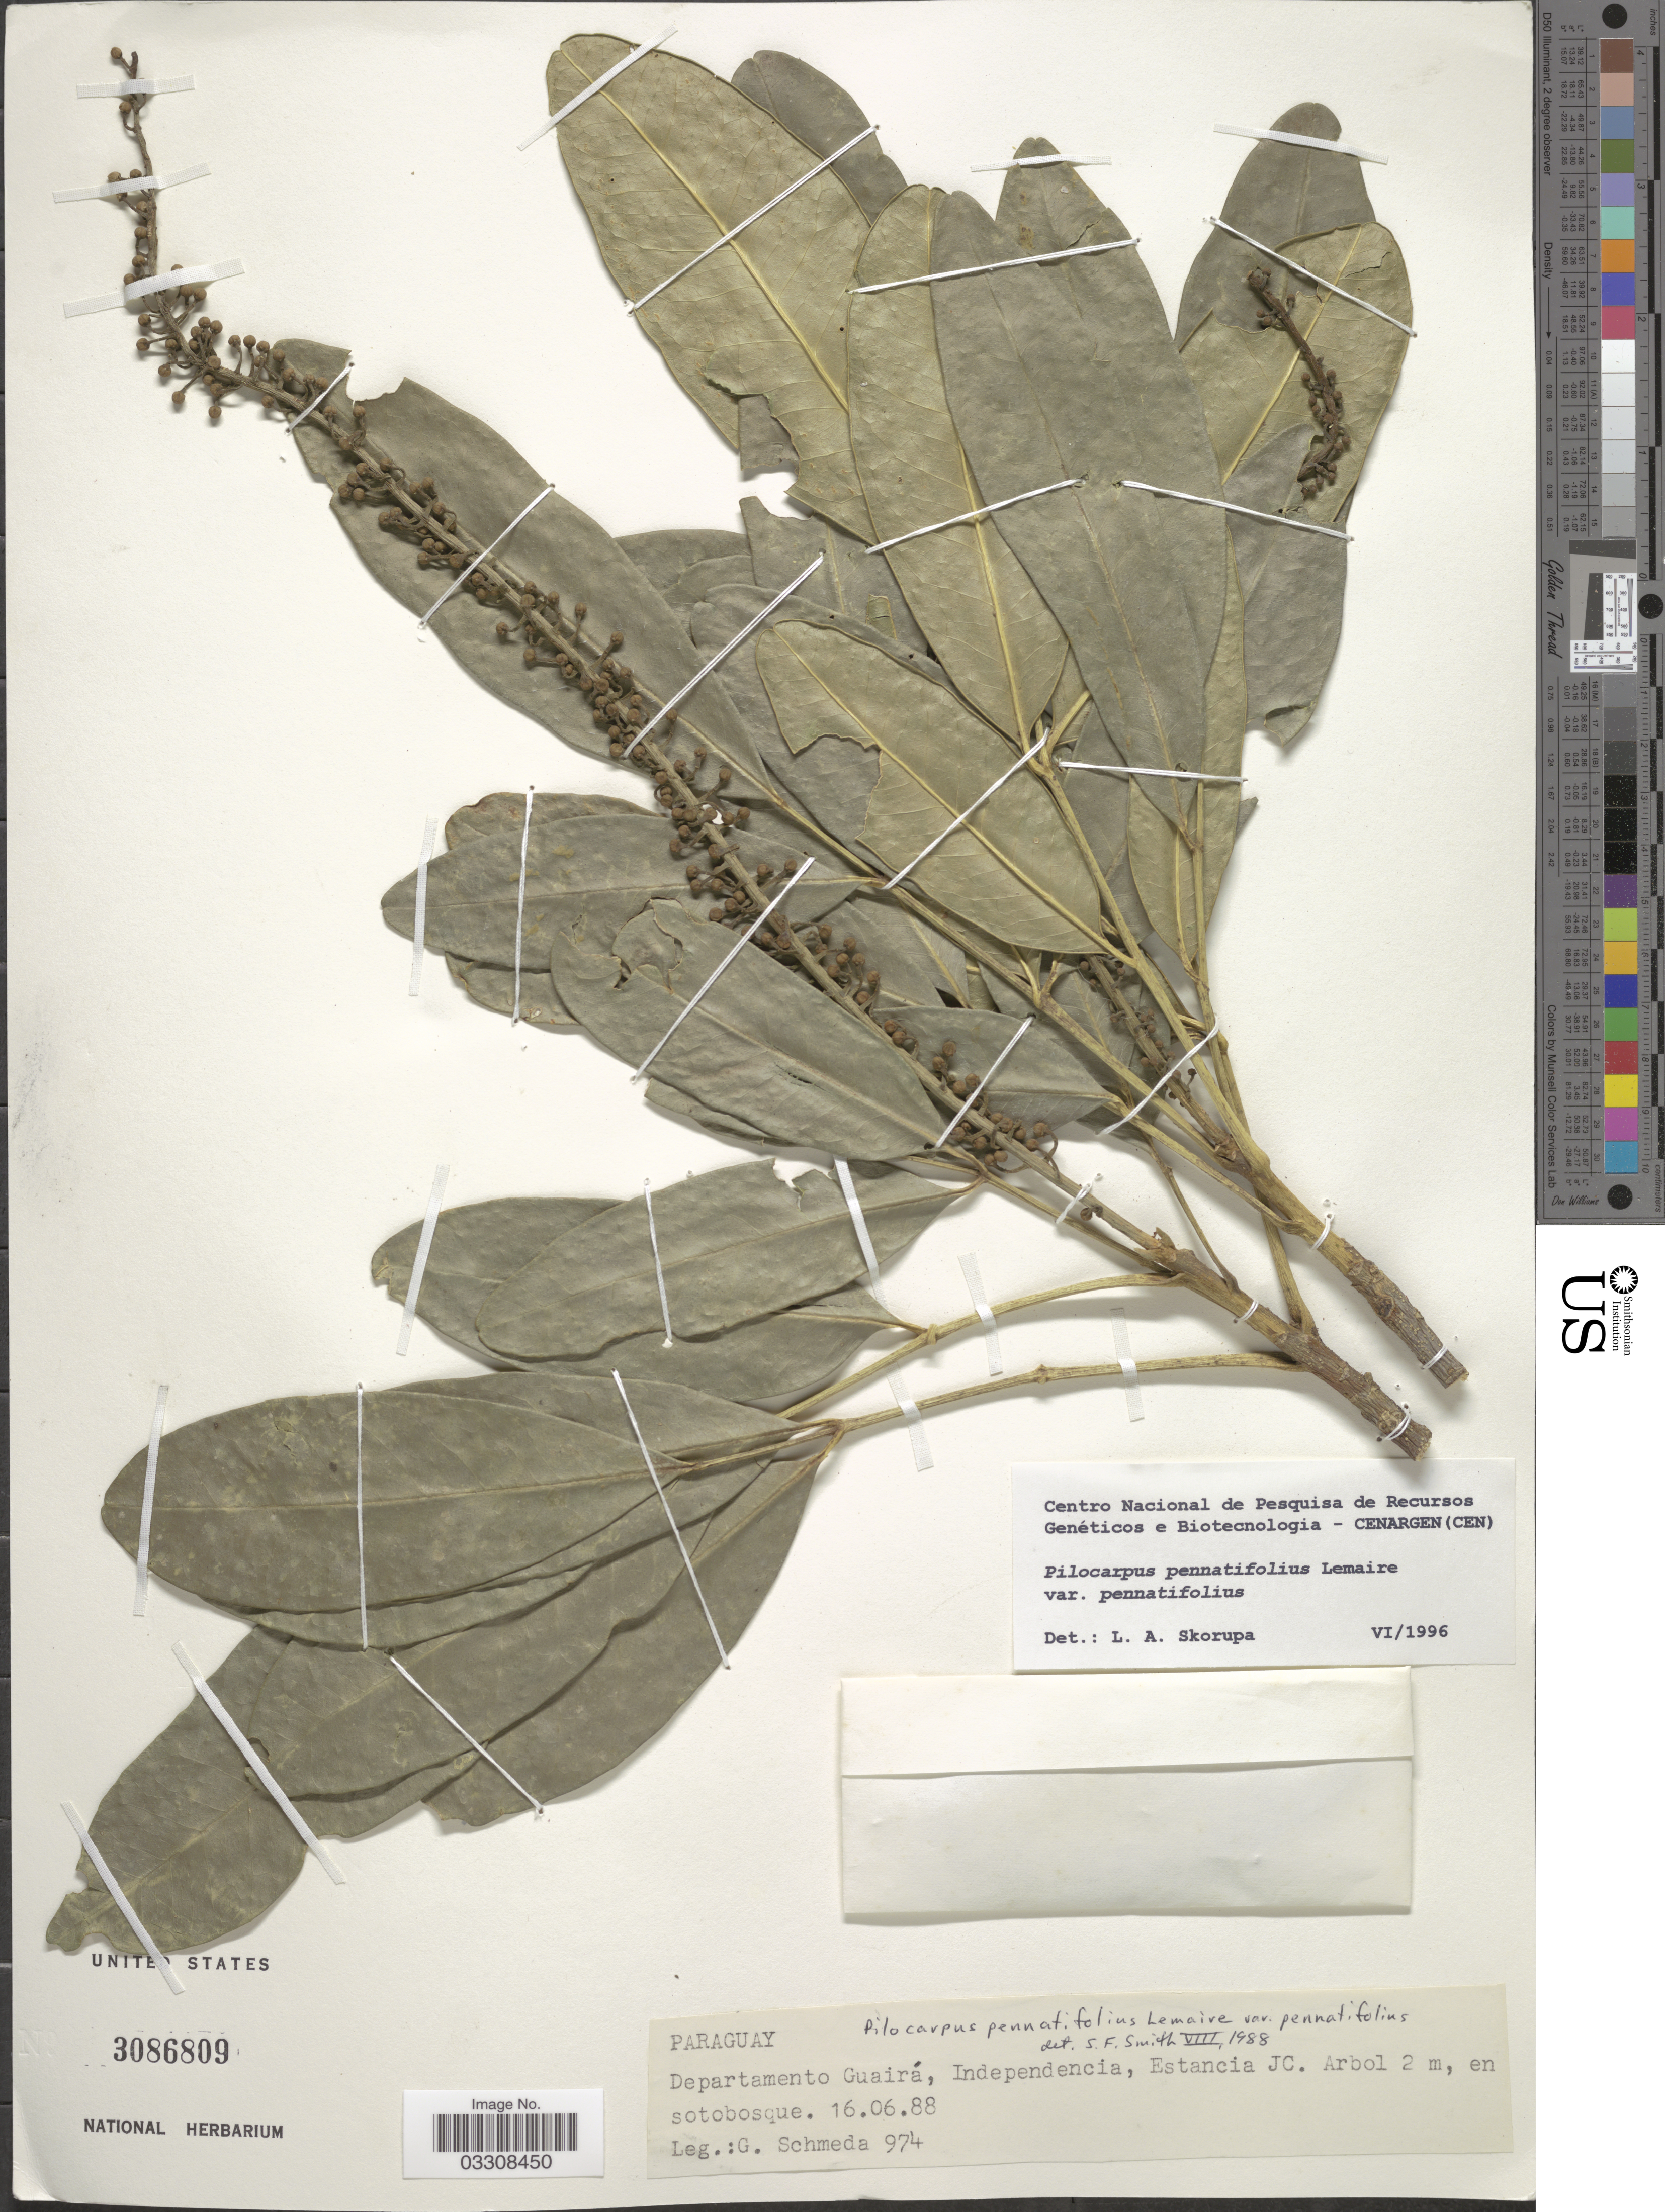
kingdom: Plantae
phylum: Tracheophyta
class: Magnoliopsida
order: Sapindales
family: Rutaceae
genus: Pilocarpus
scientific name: Pilocarpus pennatifolius var. pennatifolius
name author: Lem.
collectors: G. Schmeda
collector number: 974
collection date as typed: Transcribed d/m/y: 16/6/88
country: Paraguay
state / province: Guaira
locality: Departamento Guairá, Independencia, Estancia JC.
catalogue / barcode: US 3086809